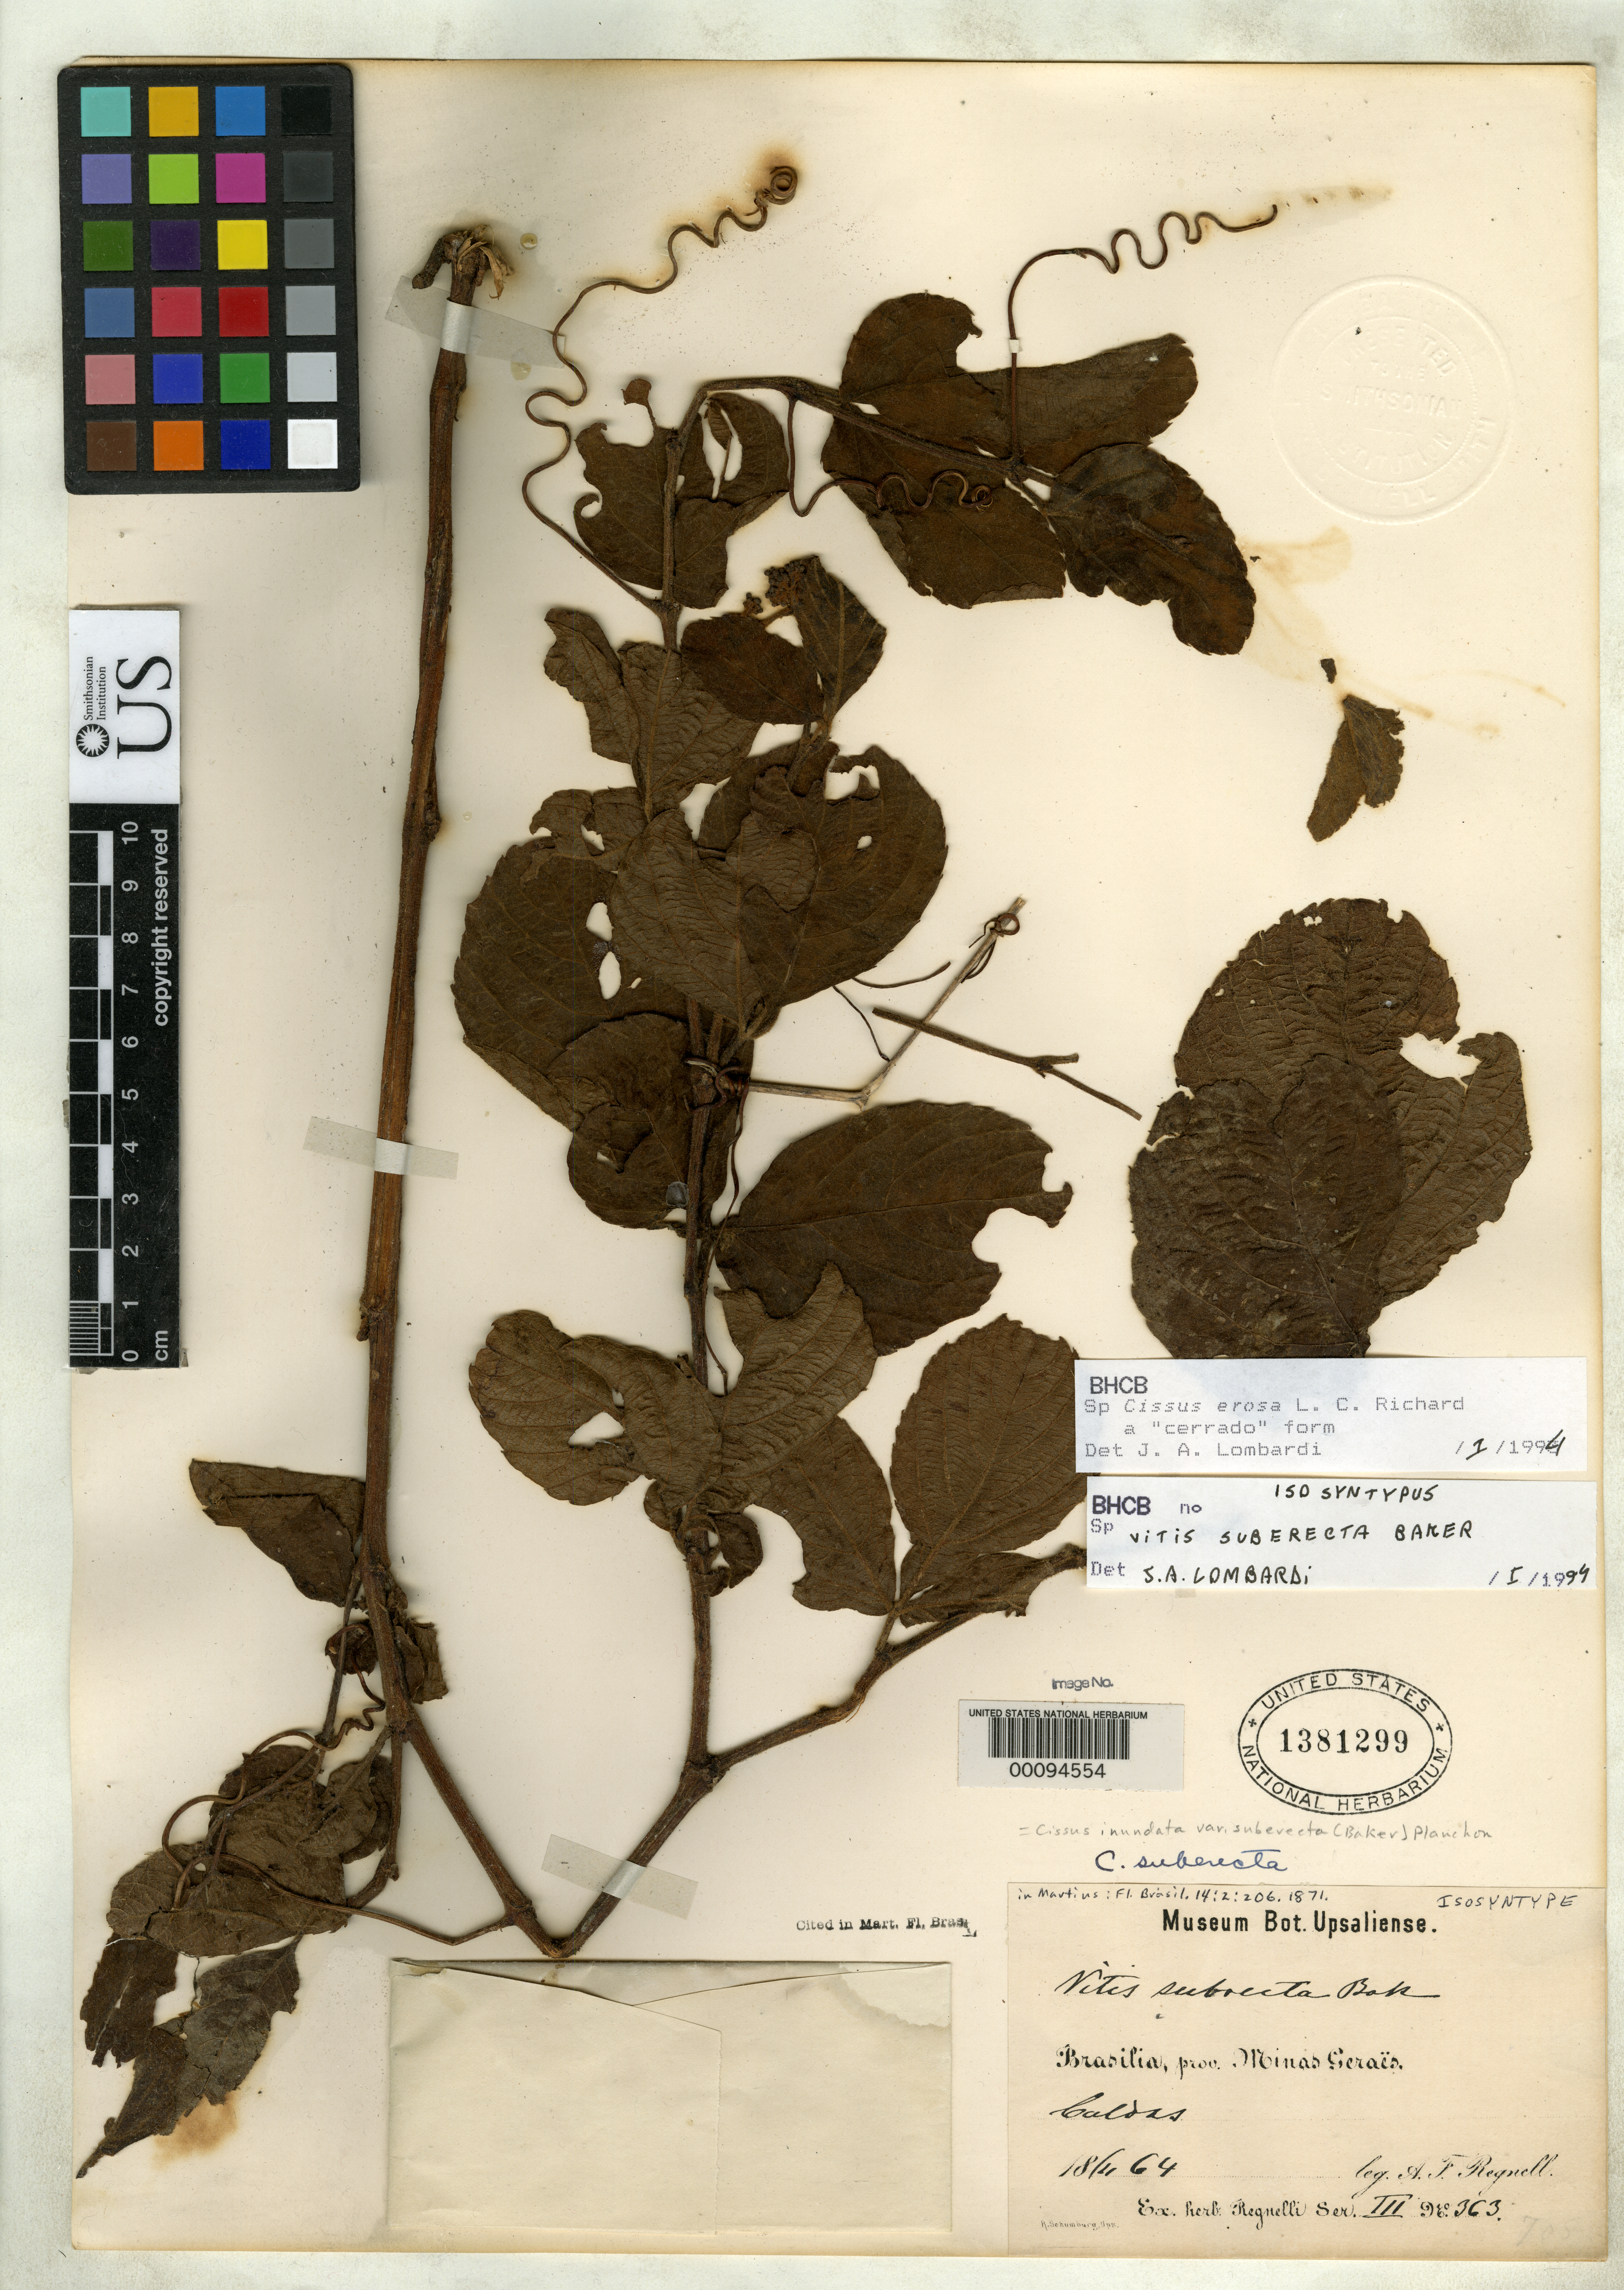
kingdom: Plantae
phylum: Tracheophyta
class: Magnoliopsida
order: Vitales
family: Vitaceae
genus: Vitis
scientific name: Vitis suberecta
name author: Baker in Mart.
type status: Isosyntype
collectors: A. F. Regnell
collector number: III 363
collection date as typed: Nov 1864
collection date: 1864-11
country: Brazil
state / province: Minas Gerais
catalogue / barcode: US 1381299